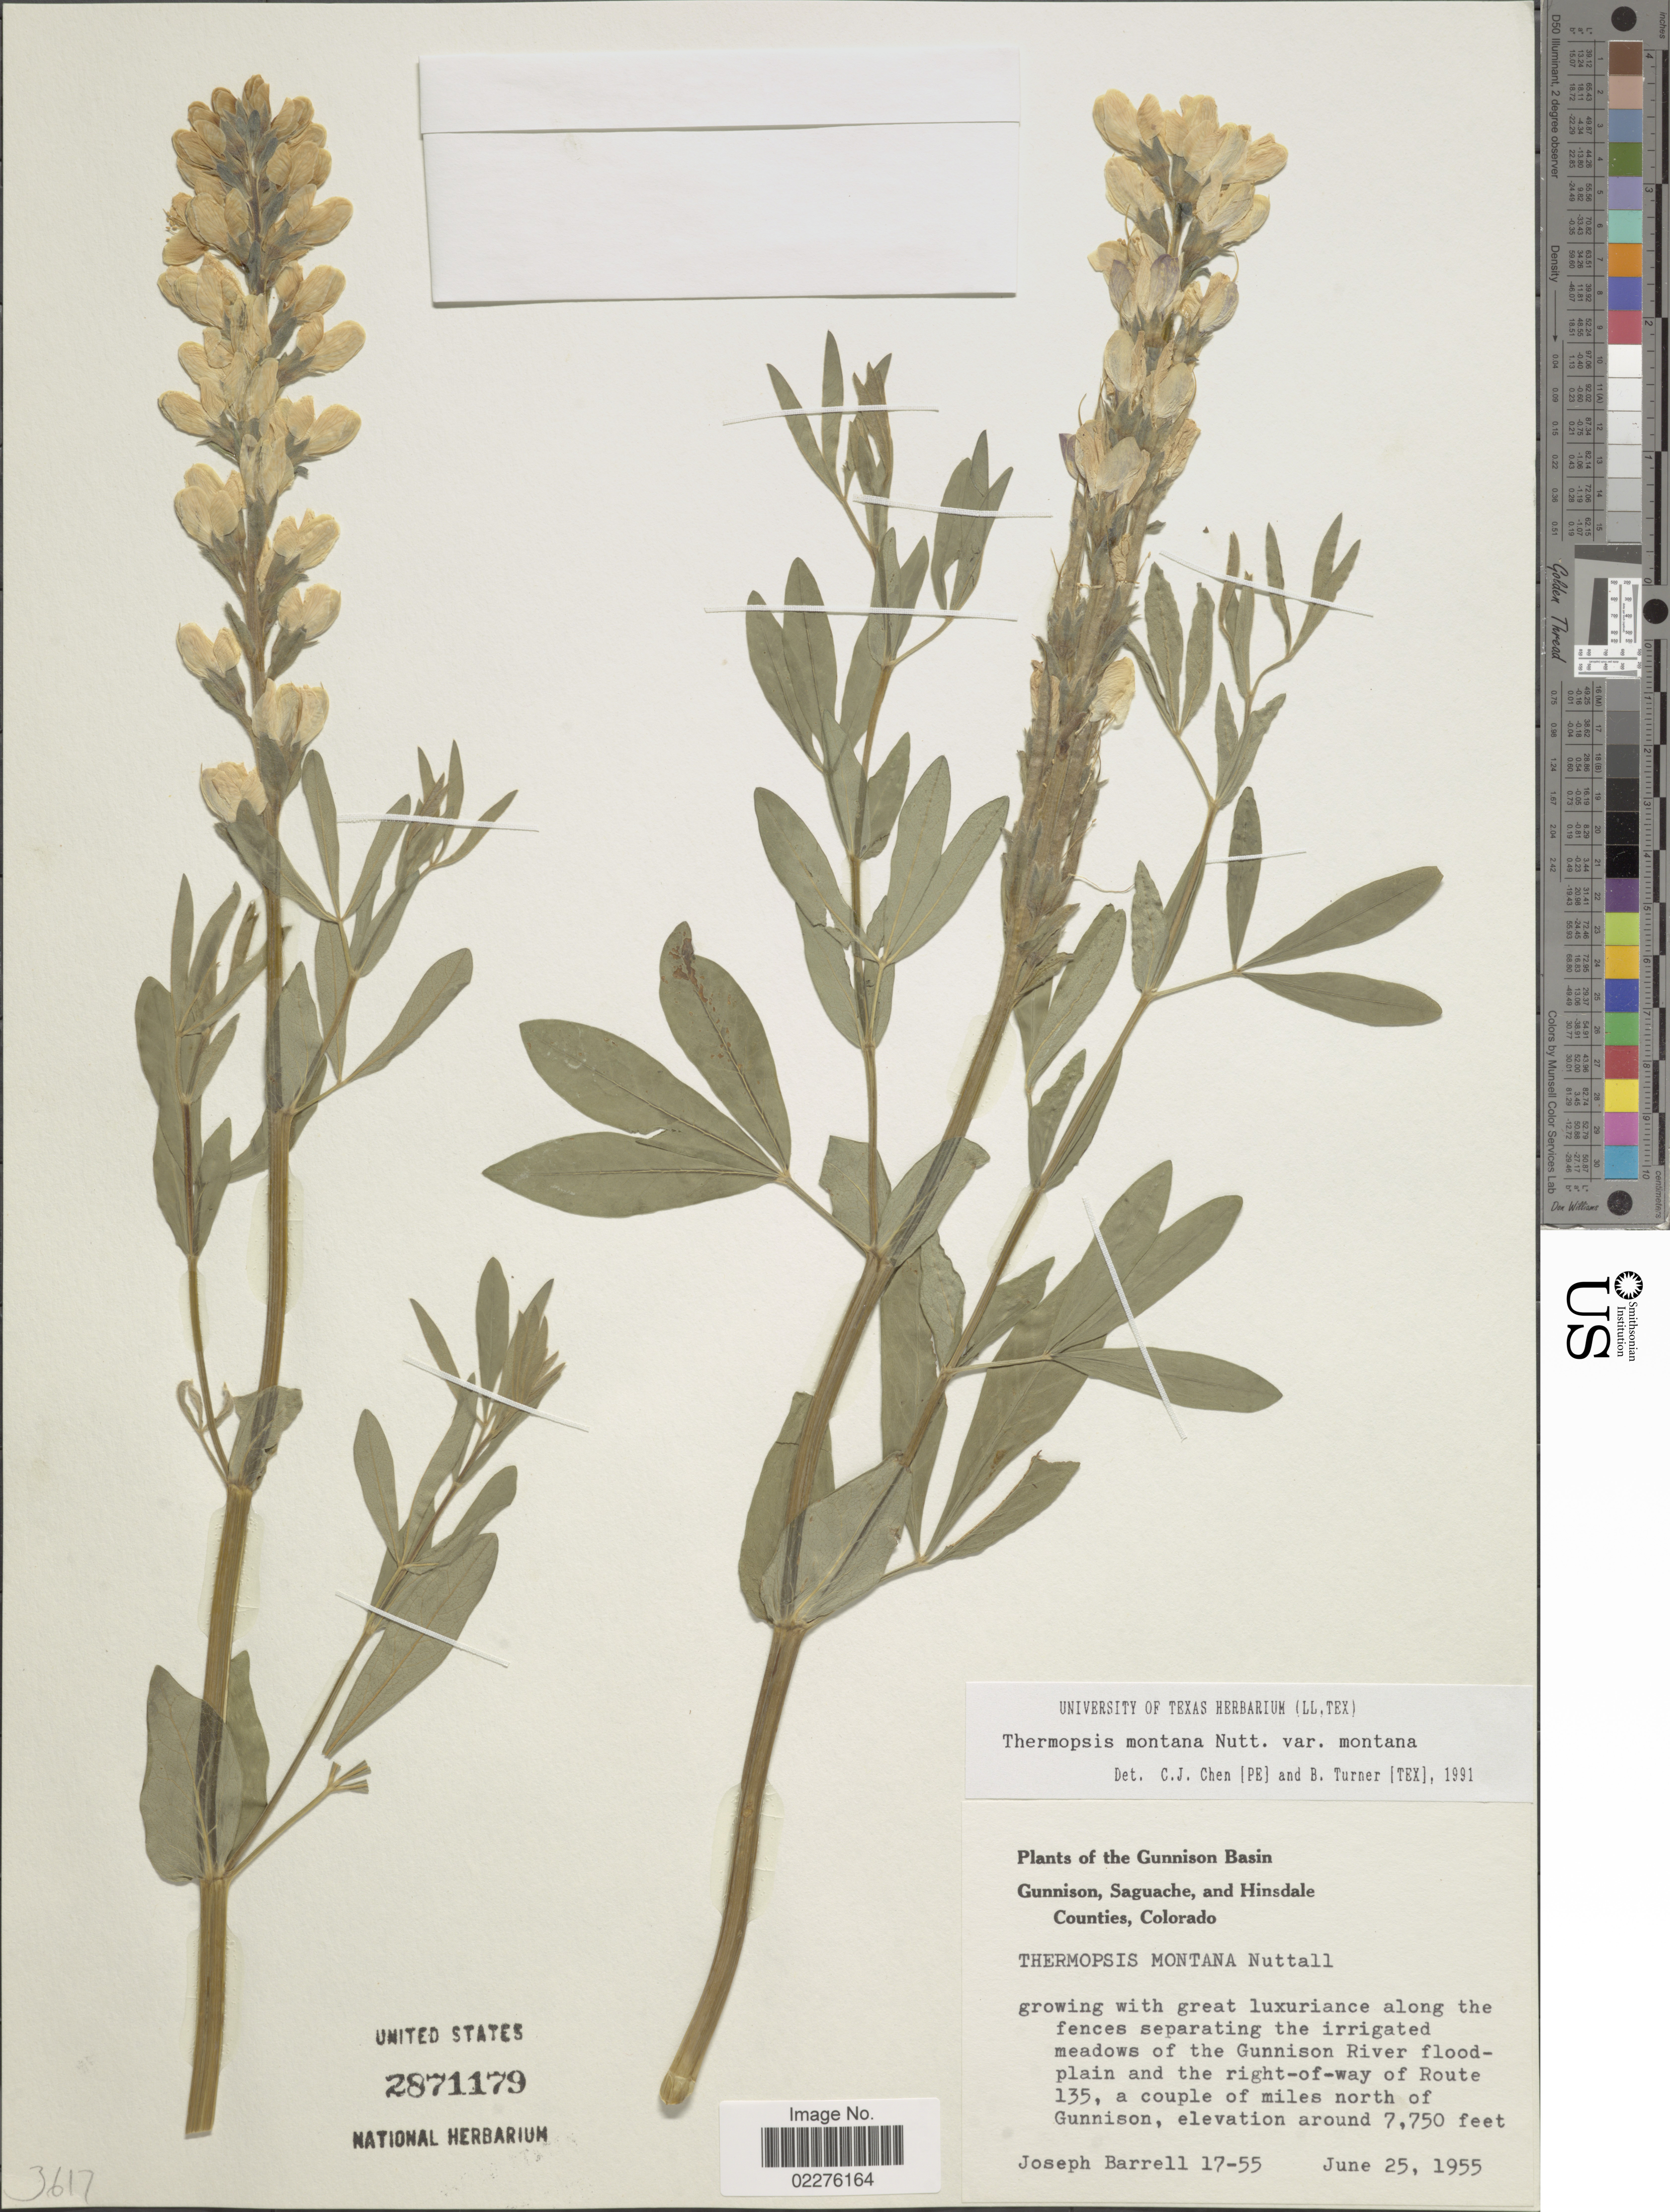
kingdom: Plantae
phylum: Tracheophyta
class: Magnoliopsida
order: Fabales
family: Fabaceae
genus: Thermopsis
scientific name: Thermopsis montana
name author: Nutt.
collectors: J. Barrell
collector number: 17-55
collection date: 1955-06-25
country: United States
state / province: Colorado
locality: The Gunnison Basin Gunnison, Saguache, and Hinsdale Counties, growing with great luxuriance along the fences separating the irrigated meadows of the Gunnison River floodplain and the right-of-way of Route 135, a couple of miles north of Gunnison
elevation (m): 2362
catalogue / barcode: US 2871179